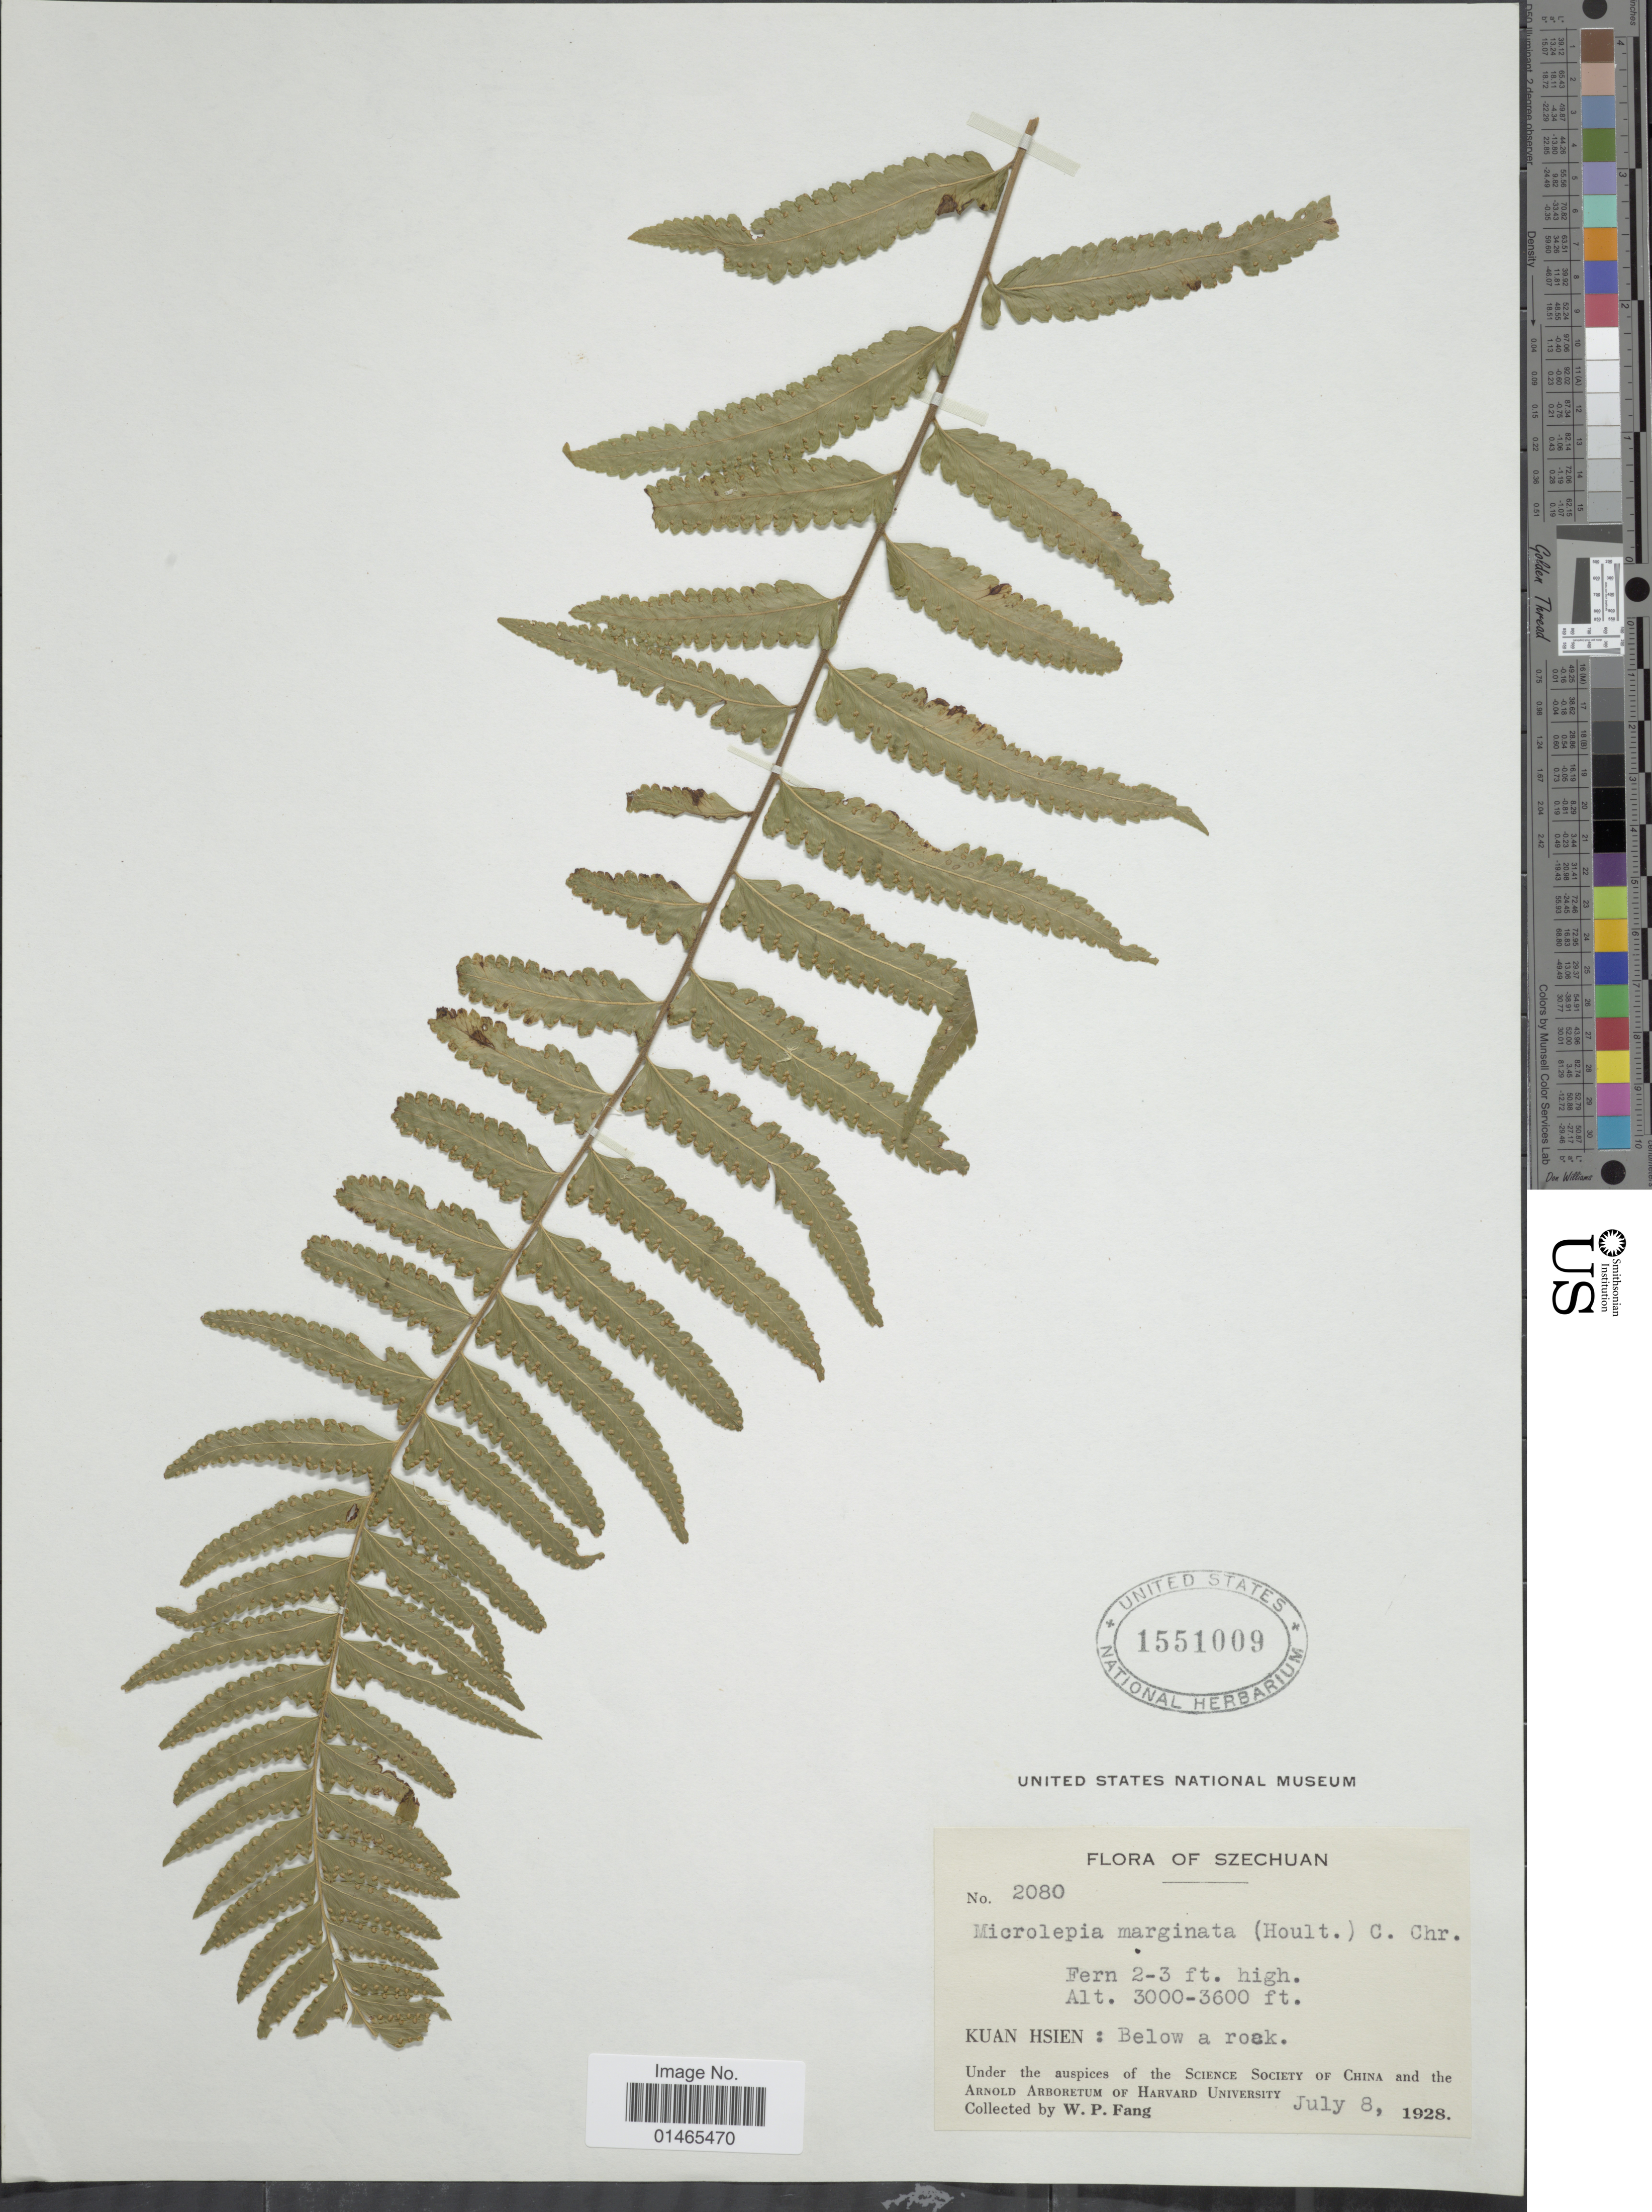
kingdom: Plantae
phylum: Tracheophyta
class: Polypodiopsida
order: Polypodiales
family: Dennstaedtiaceae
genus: Microlepia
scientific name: Microlepia marginata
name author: (Houtt.) C. Chr.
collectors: W. P. Fang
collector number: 2080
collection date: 1928-07-08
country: China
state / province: Sichuan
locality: Szechuan, Kuan Hsien: Below a roak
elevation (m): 914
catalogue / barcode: US 1551009